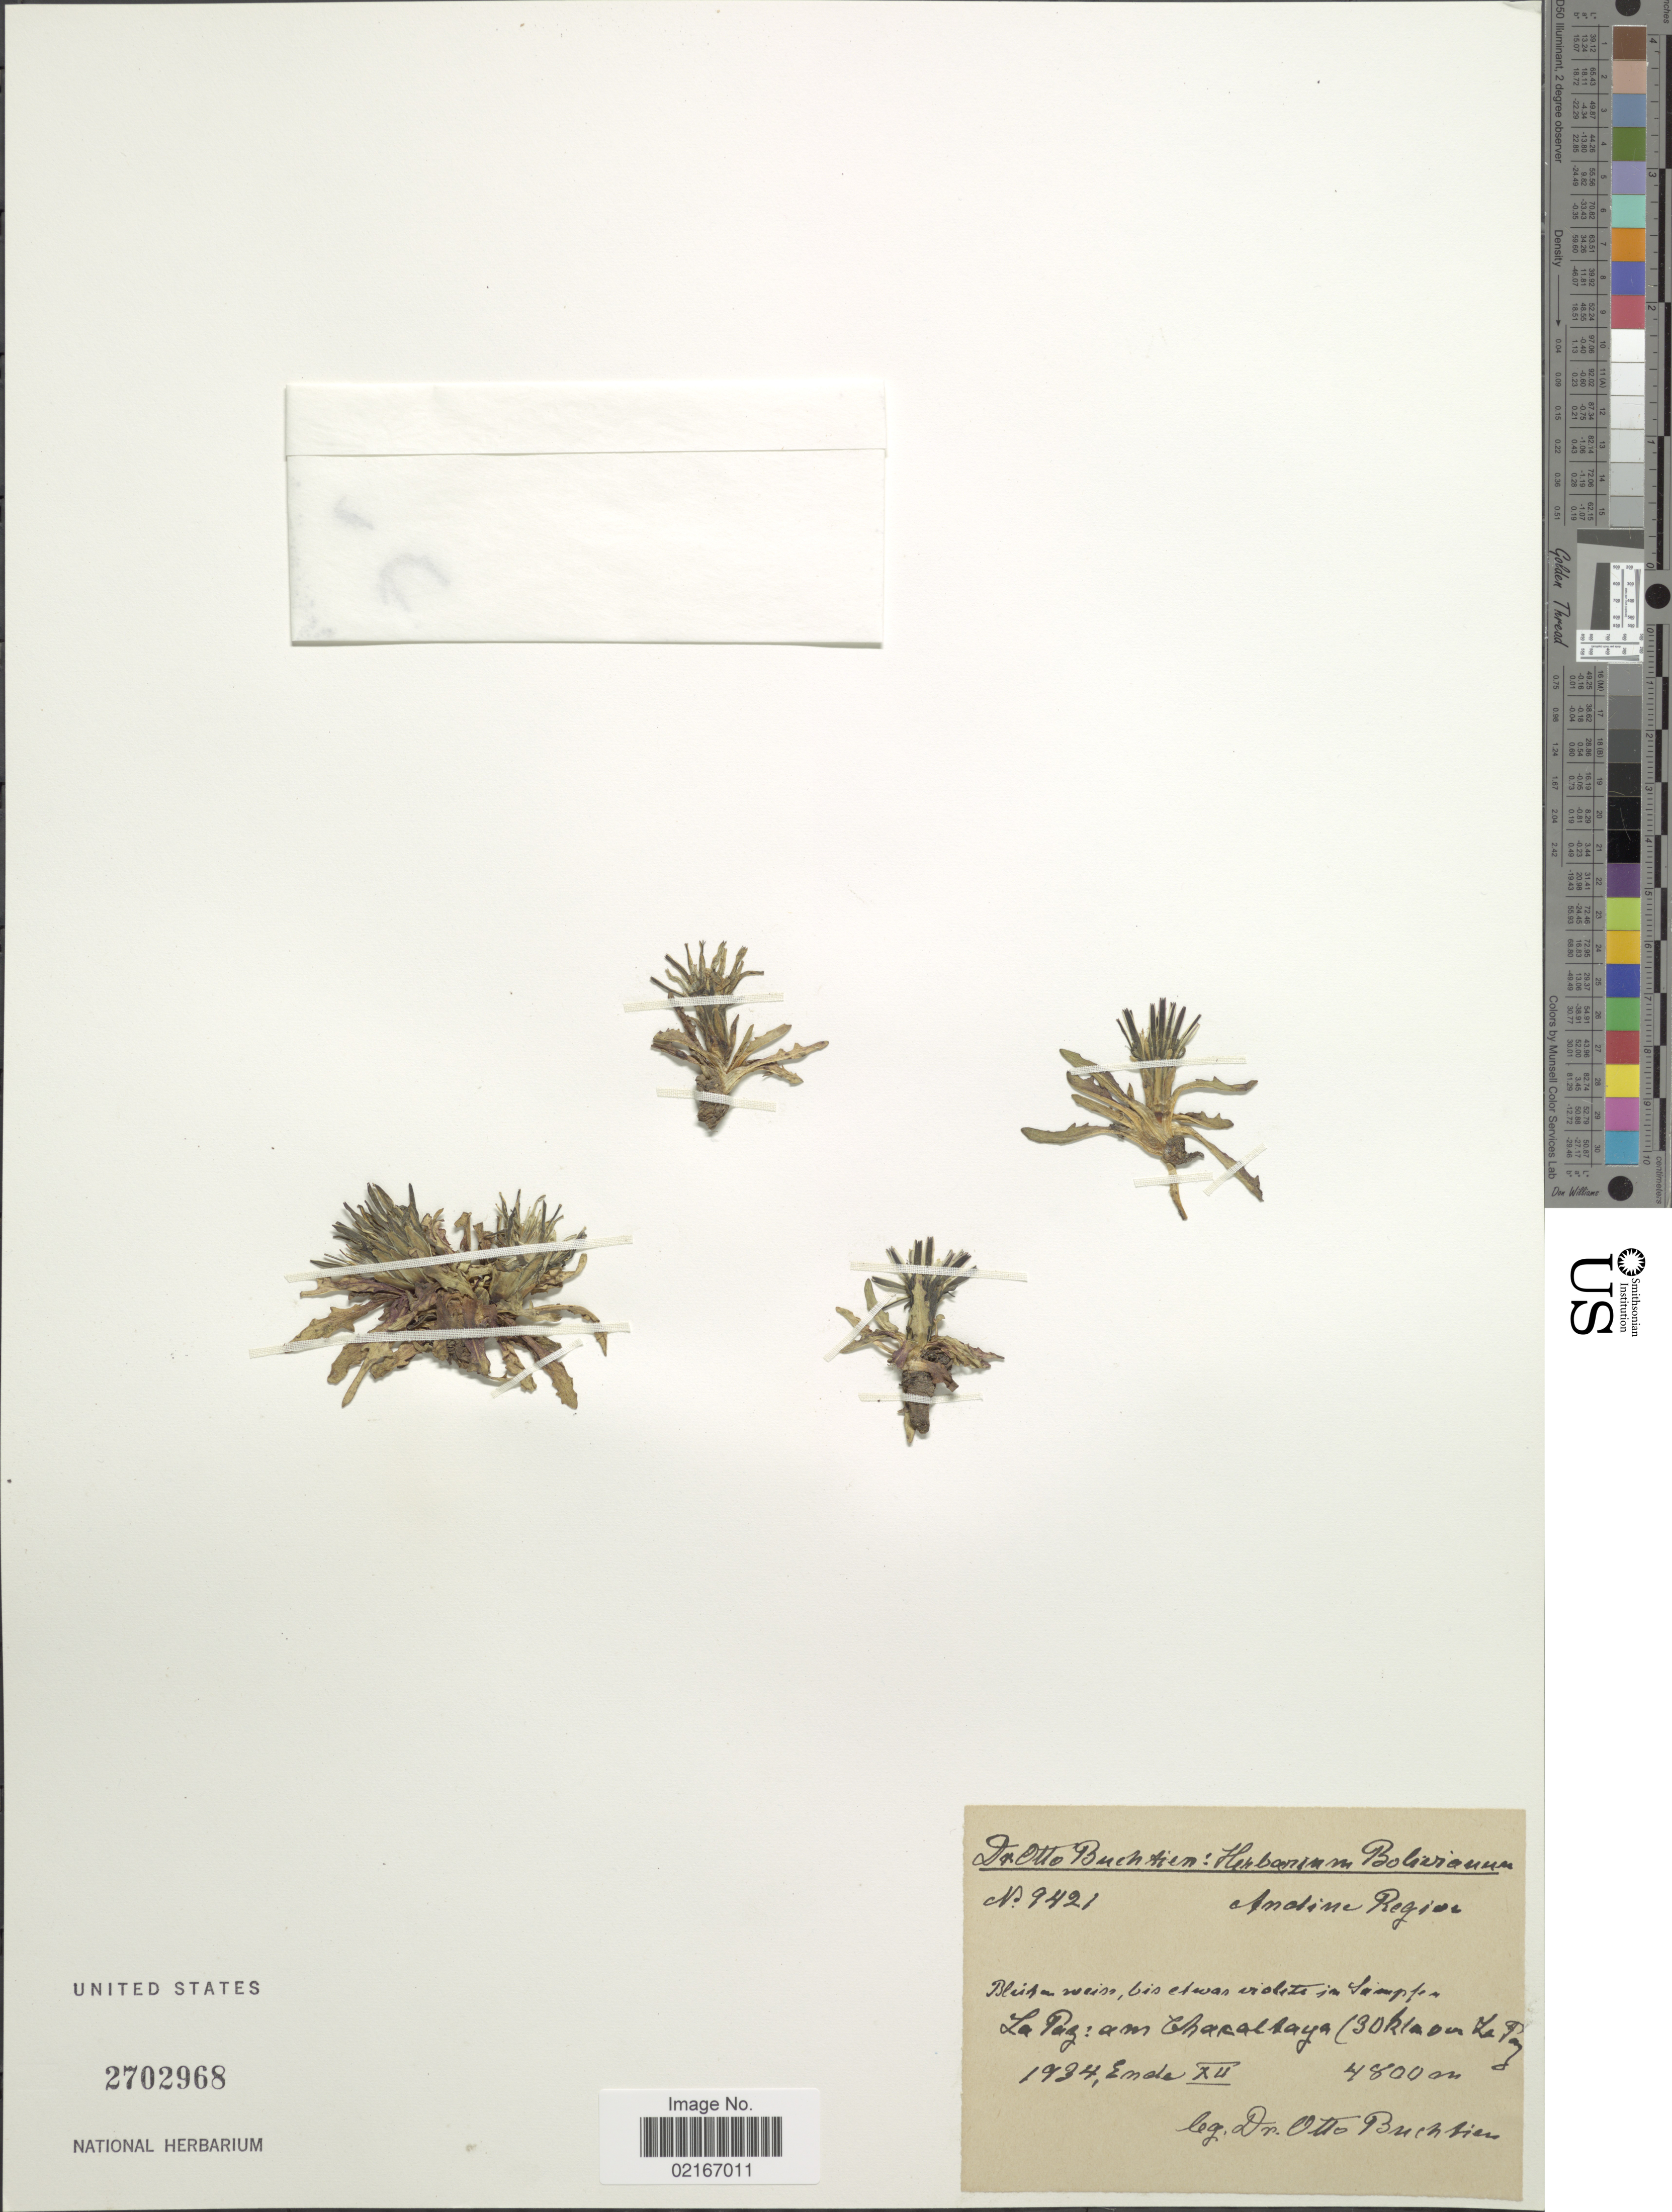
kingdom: Plantae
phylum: Tracheophyta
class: Magnoliopsida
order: Asterales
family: Asteraceae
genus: Hypochaeris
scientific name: Hypochaeris sp.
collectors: O. Buchtien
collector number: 9421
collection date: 1934-12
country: Bolivia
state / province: La Paz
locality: Andine Region, Am Chacaltaya (30 klm von La Paz).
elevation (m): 4800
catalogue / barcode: US 2702968